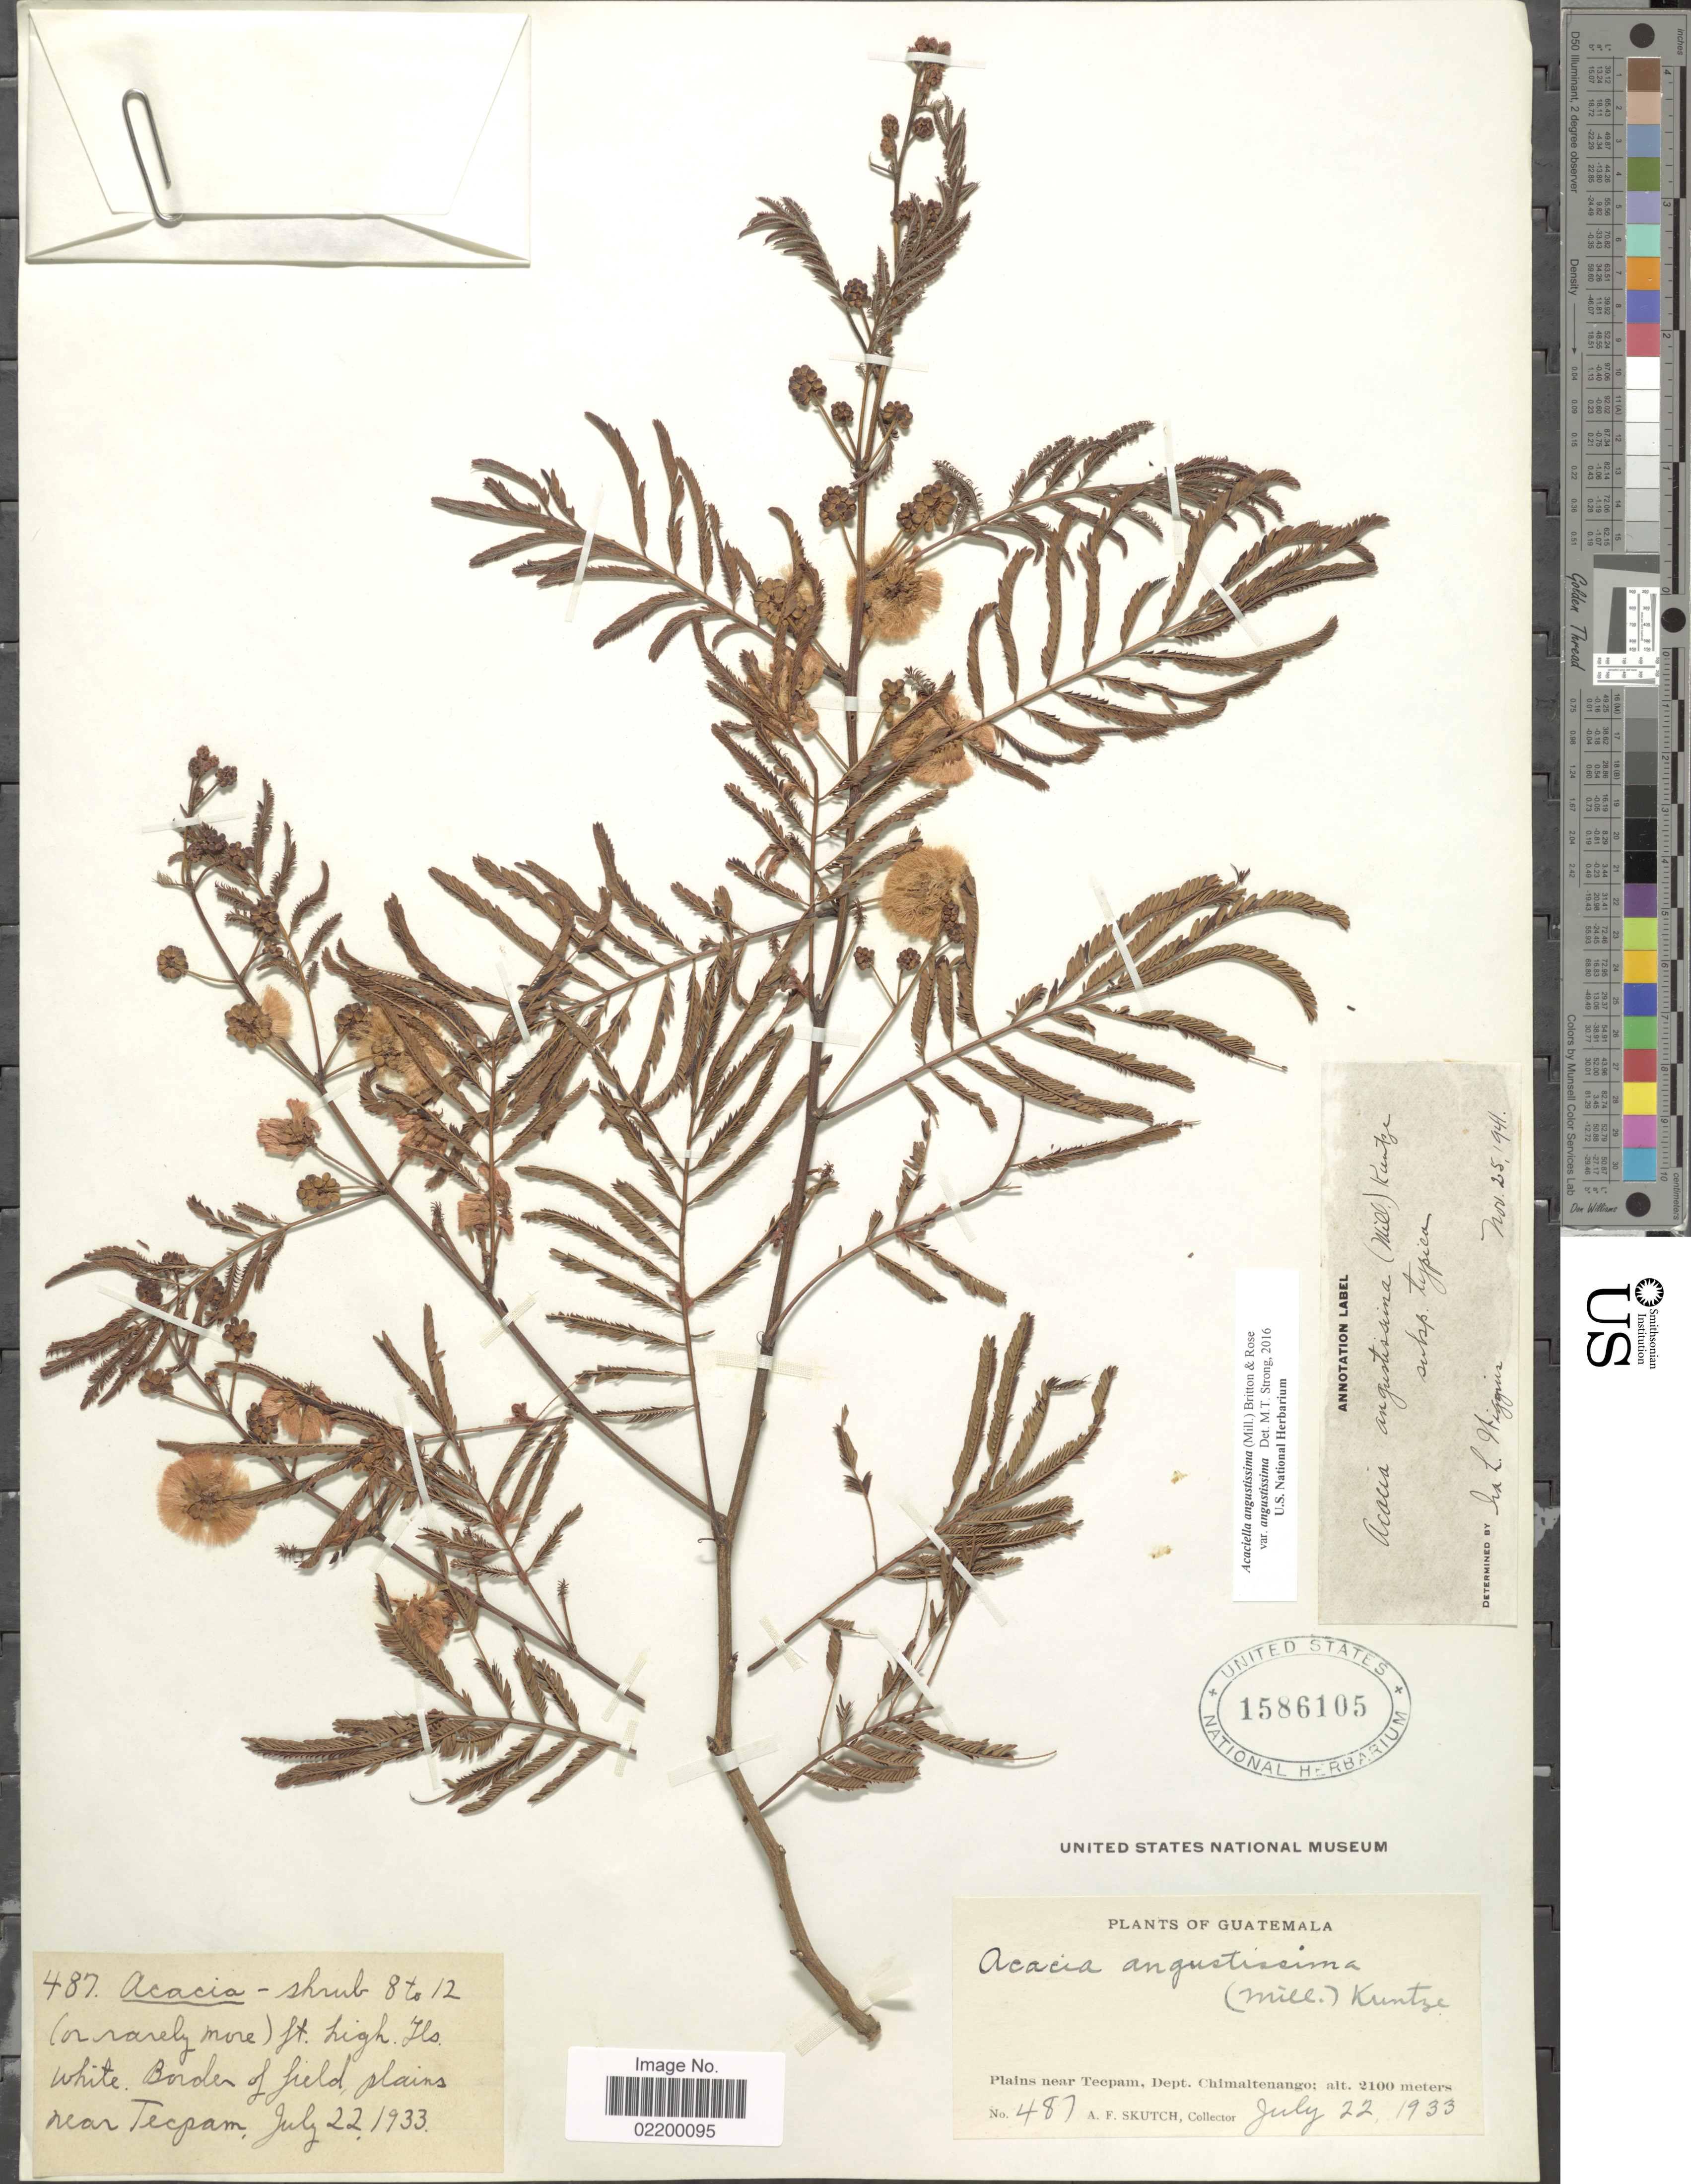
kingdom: Plantae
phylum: Tracheophyta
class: Magnoliopsida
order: Fabales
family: Fabaceae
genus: Acaciella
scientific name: Acaciella angustissima var. angustissima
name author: (Mill.) Britton & Rose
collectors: A. F. Skutch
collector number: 487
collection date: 1933-07-22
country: Guatemala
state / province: Chimaltenango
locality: Plants near Teepam, Dept. Chimaltenango.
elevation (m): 2100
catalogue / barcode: US 1586105